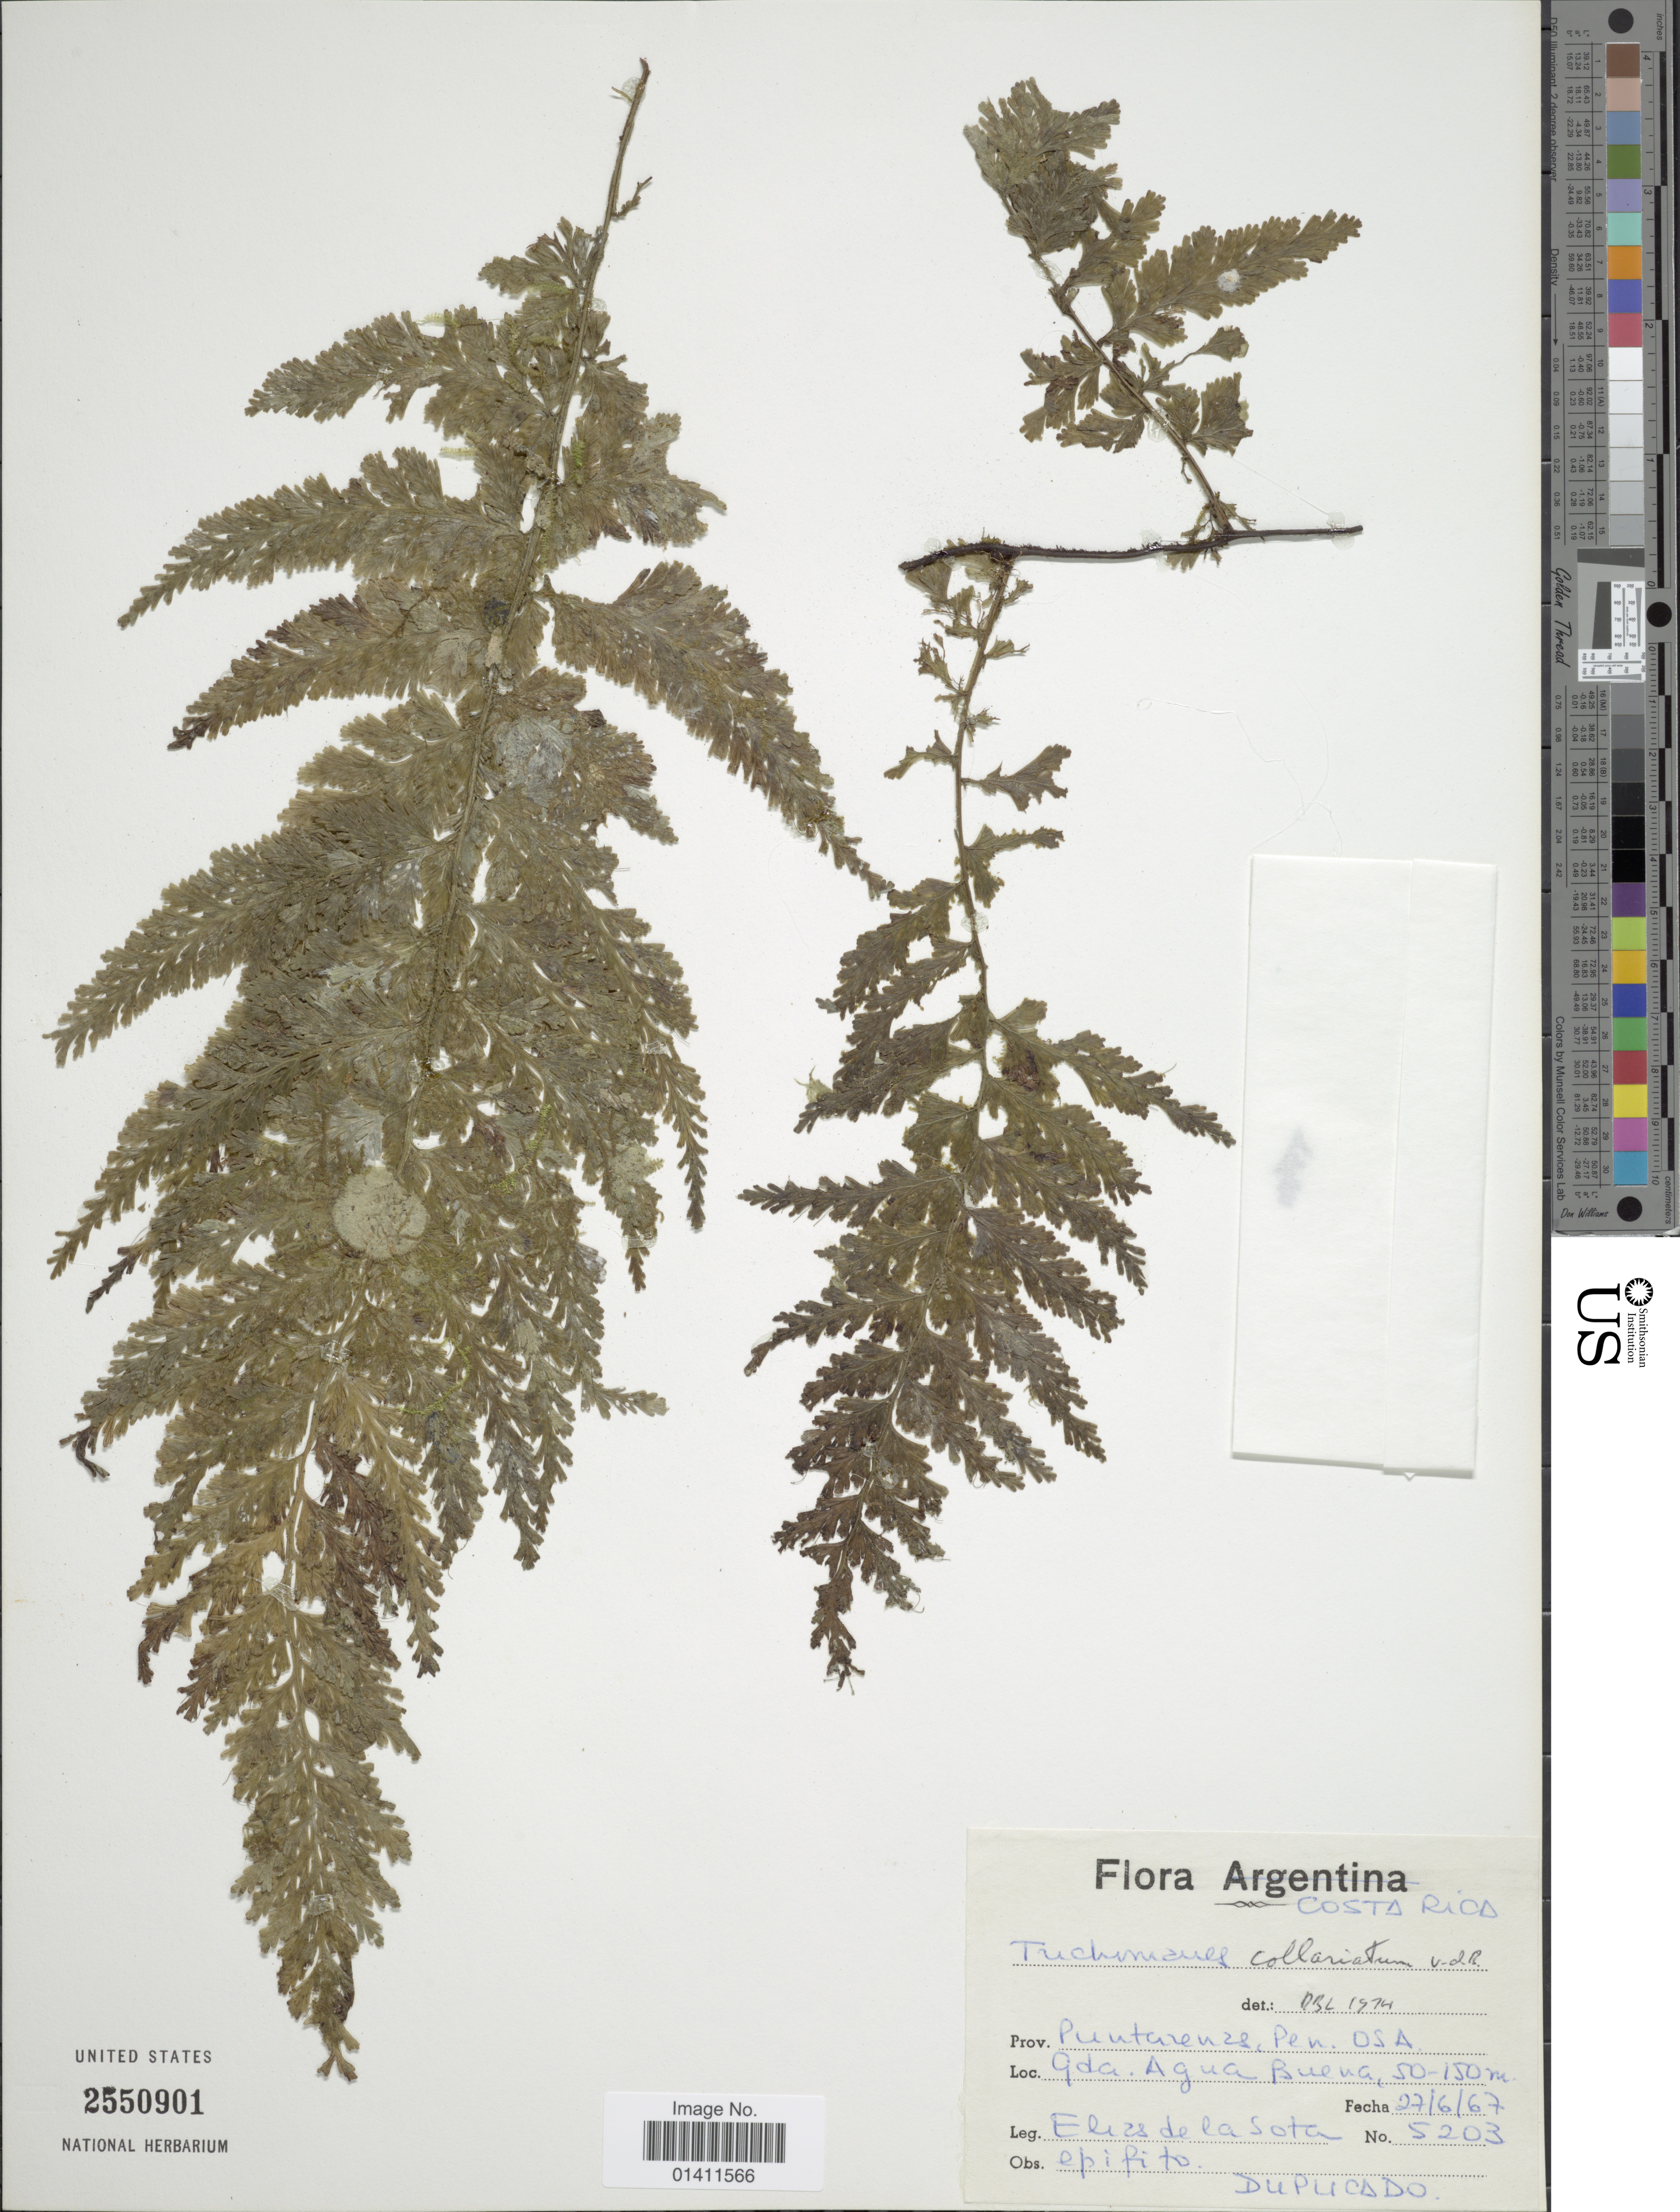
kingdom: Plantae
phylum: Tracheophyta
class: Polypodiopsida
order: Hymenophyllales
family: Hymenophyllaceae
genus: Vandenboschia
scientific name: Vandenboschia collariata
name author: (Bosch) Ebihara & K. Iwats.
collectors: E. R. de la Sota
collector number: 5203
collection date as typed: Transcribed d/m/y: 27/6/67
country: Costa Rica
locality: Gda. Agua Buena.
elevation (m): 50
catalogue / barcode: US 2550901